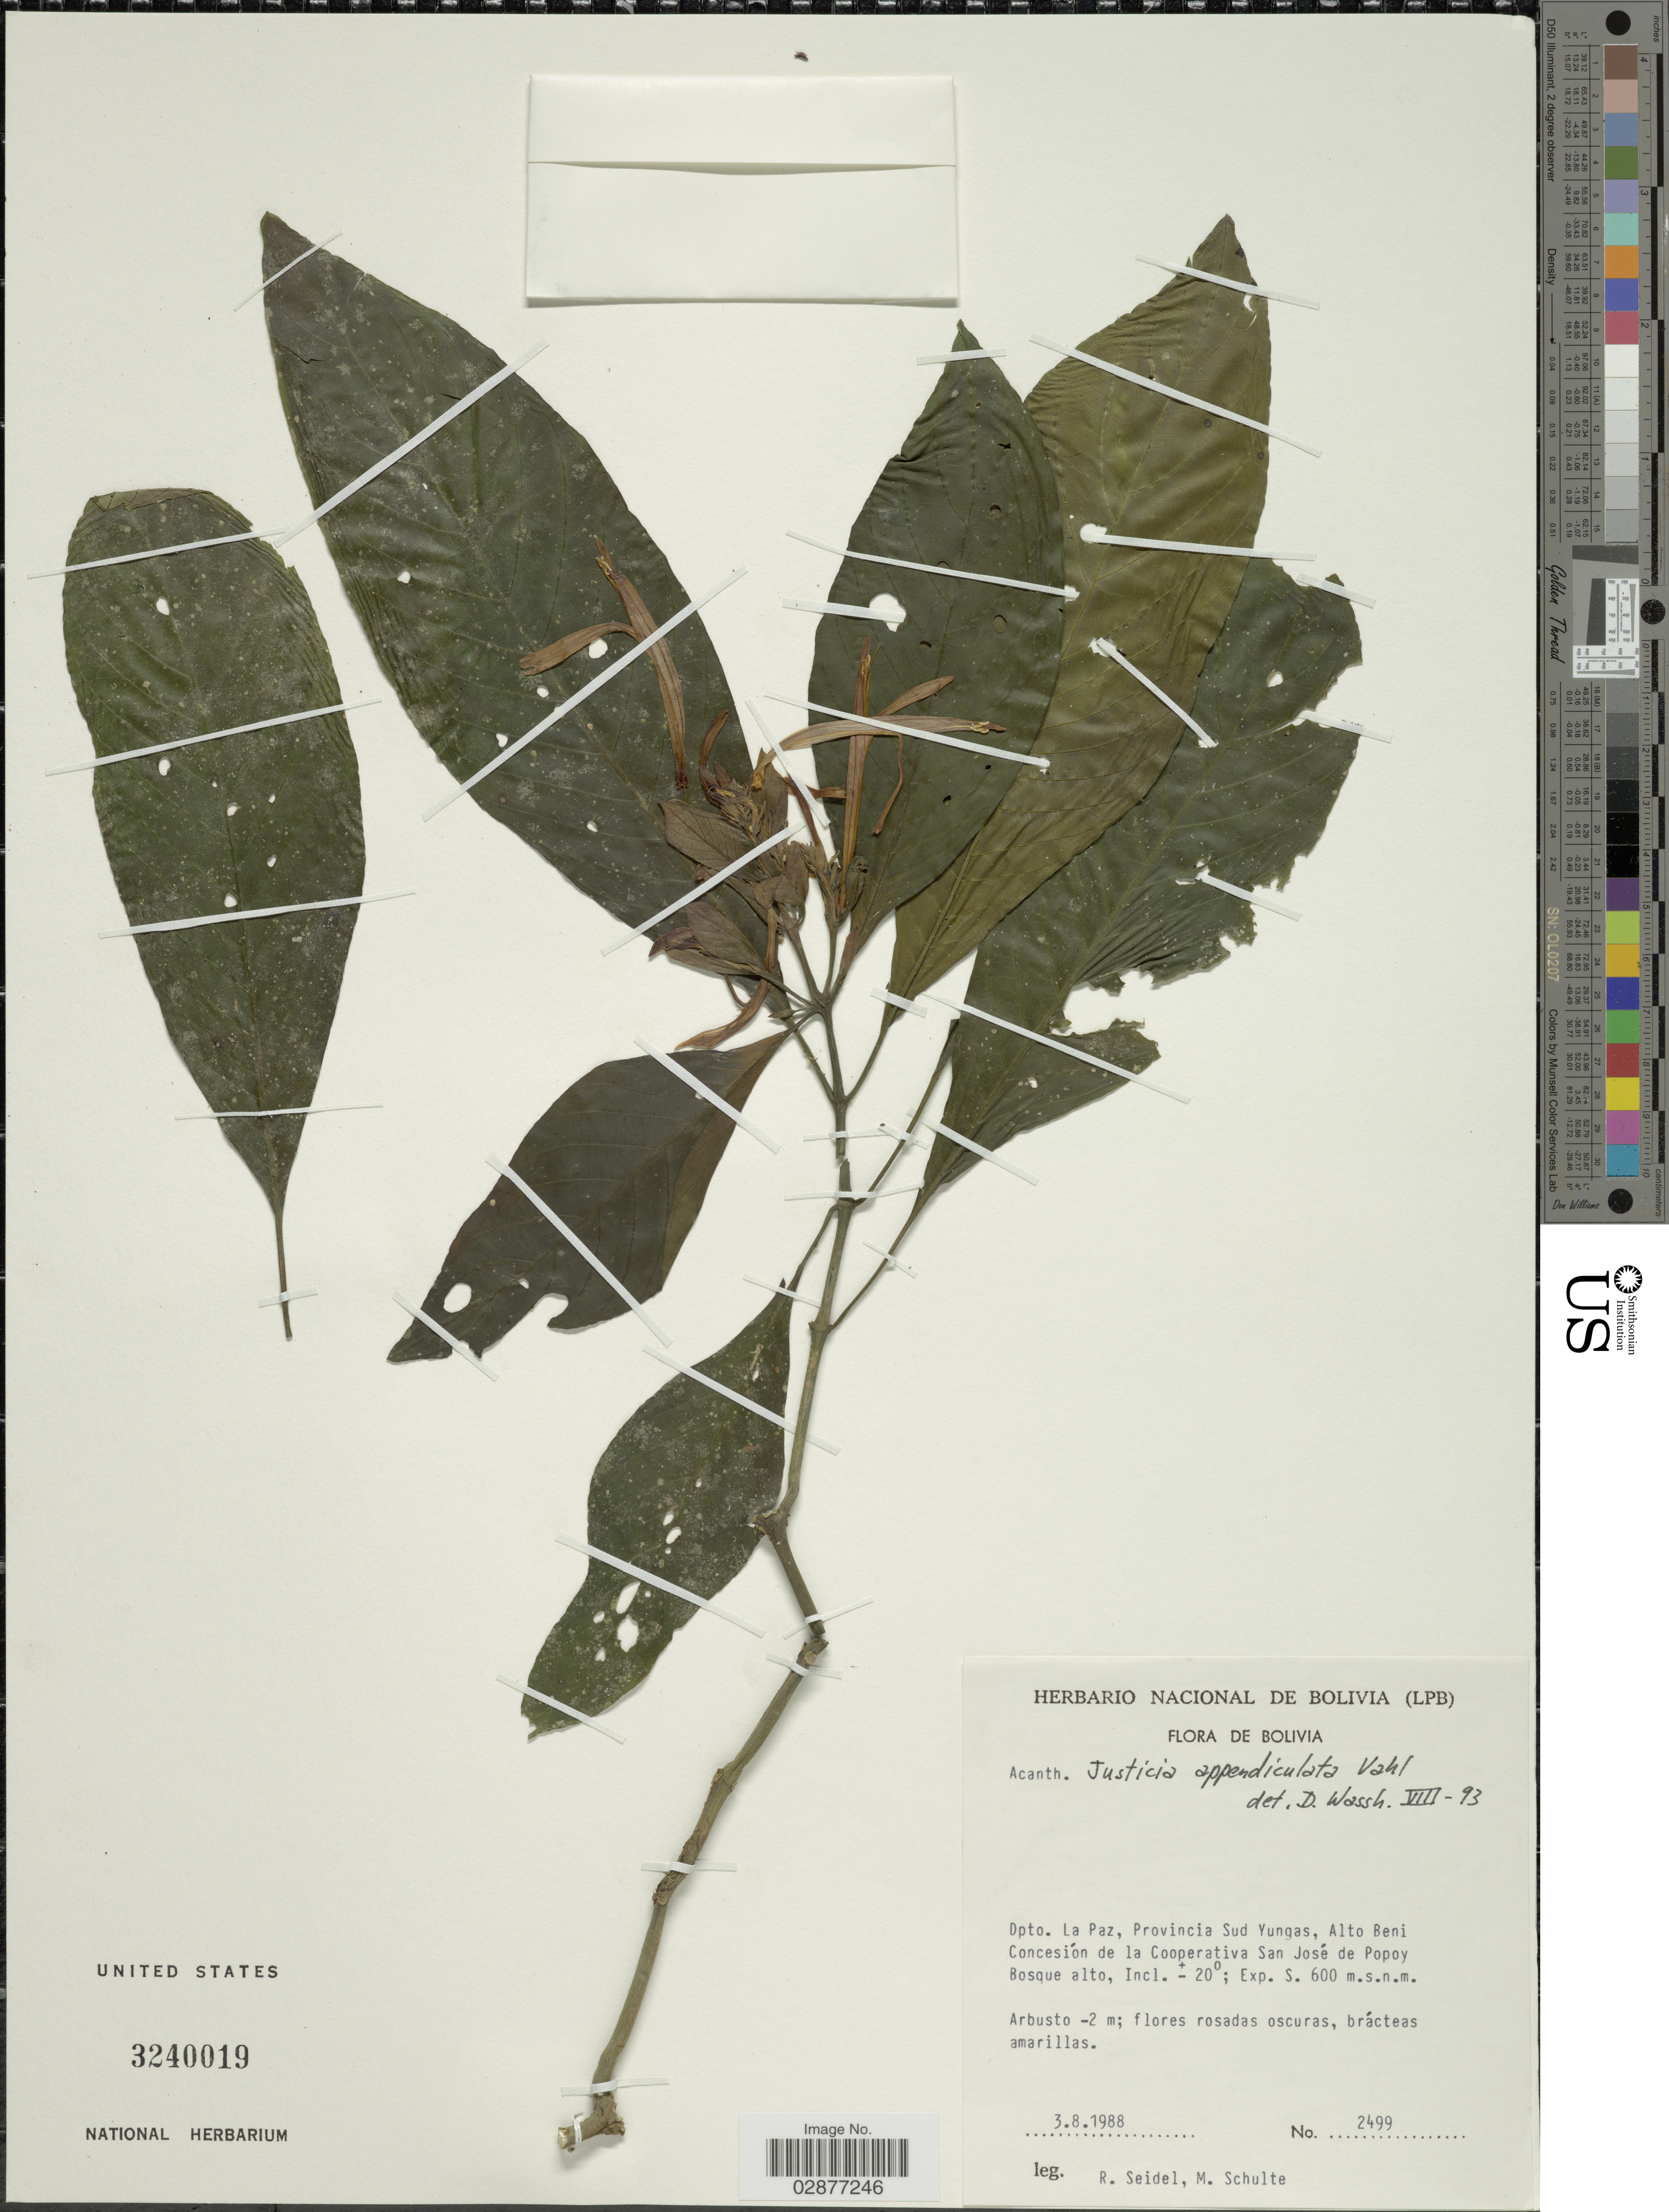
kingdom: Plantae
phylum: Tracheophyta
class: Magnoliopsida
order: Lamiales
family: Acanthaceae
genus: Justicia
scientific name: Justicia appendiculata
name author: (Ruiz & Pav.) Vahl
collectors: R. Seidel & M. Schulte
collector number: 2499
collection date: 1988-08-03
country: Bolivia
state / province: La Paz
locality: Dpto. La Paz, Provincia Sud Yungas, Alto Beni Concesíon de la Cooperativa San José de Popoy Bosque alto.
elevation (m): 600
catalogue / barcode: US 3240019